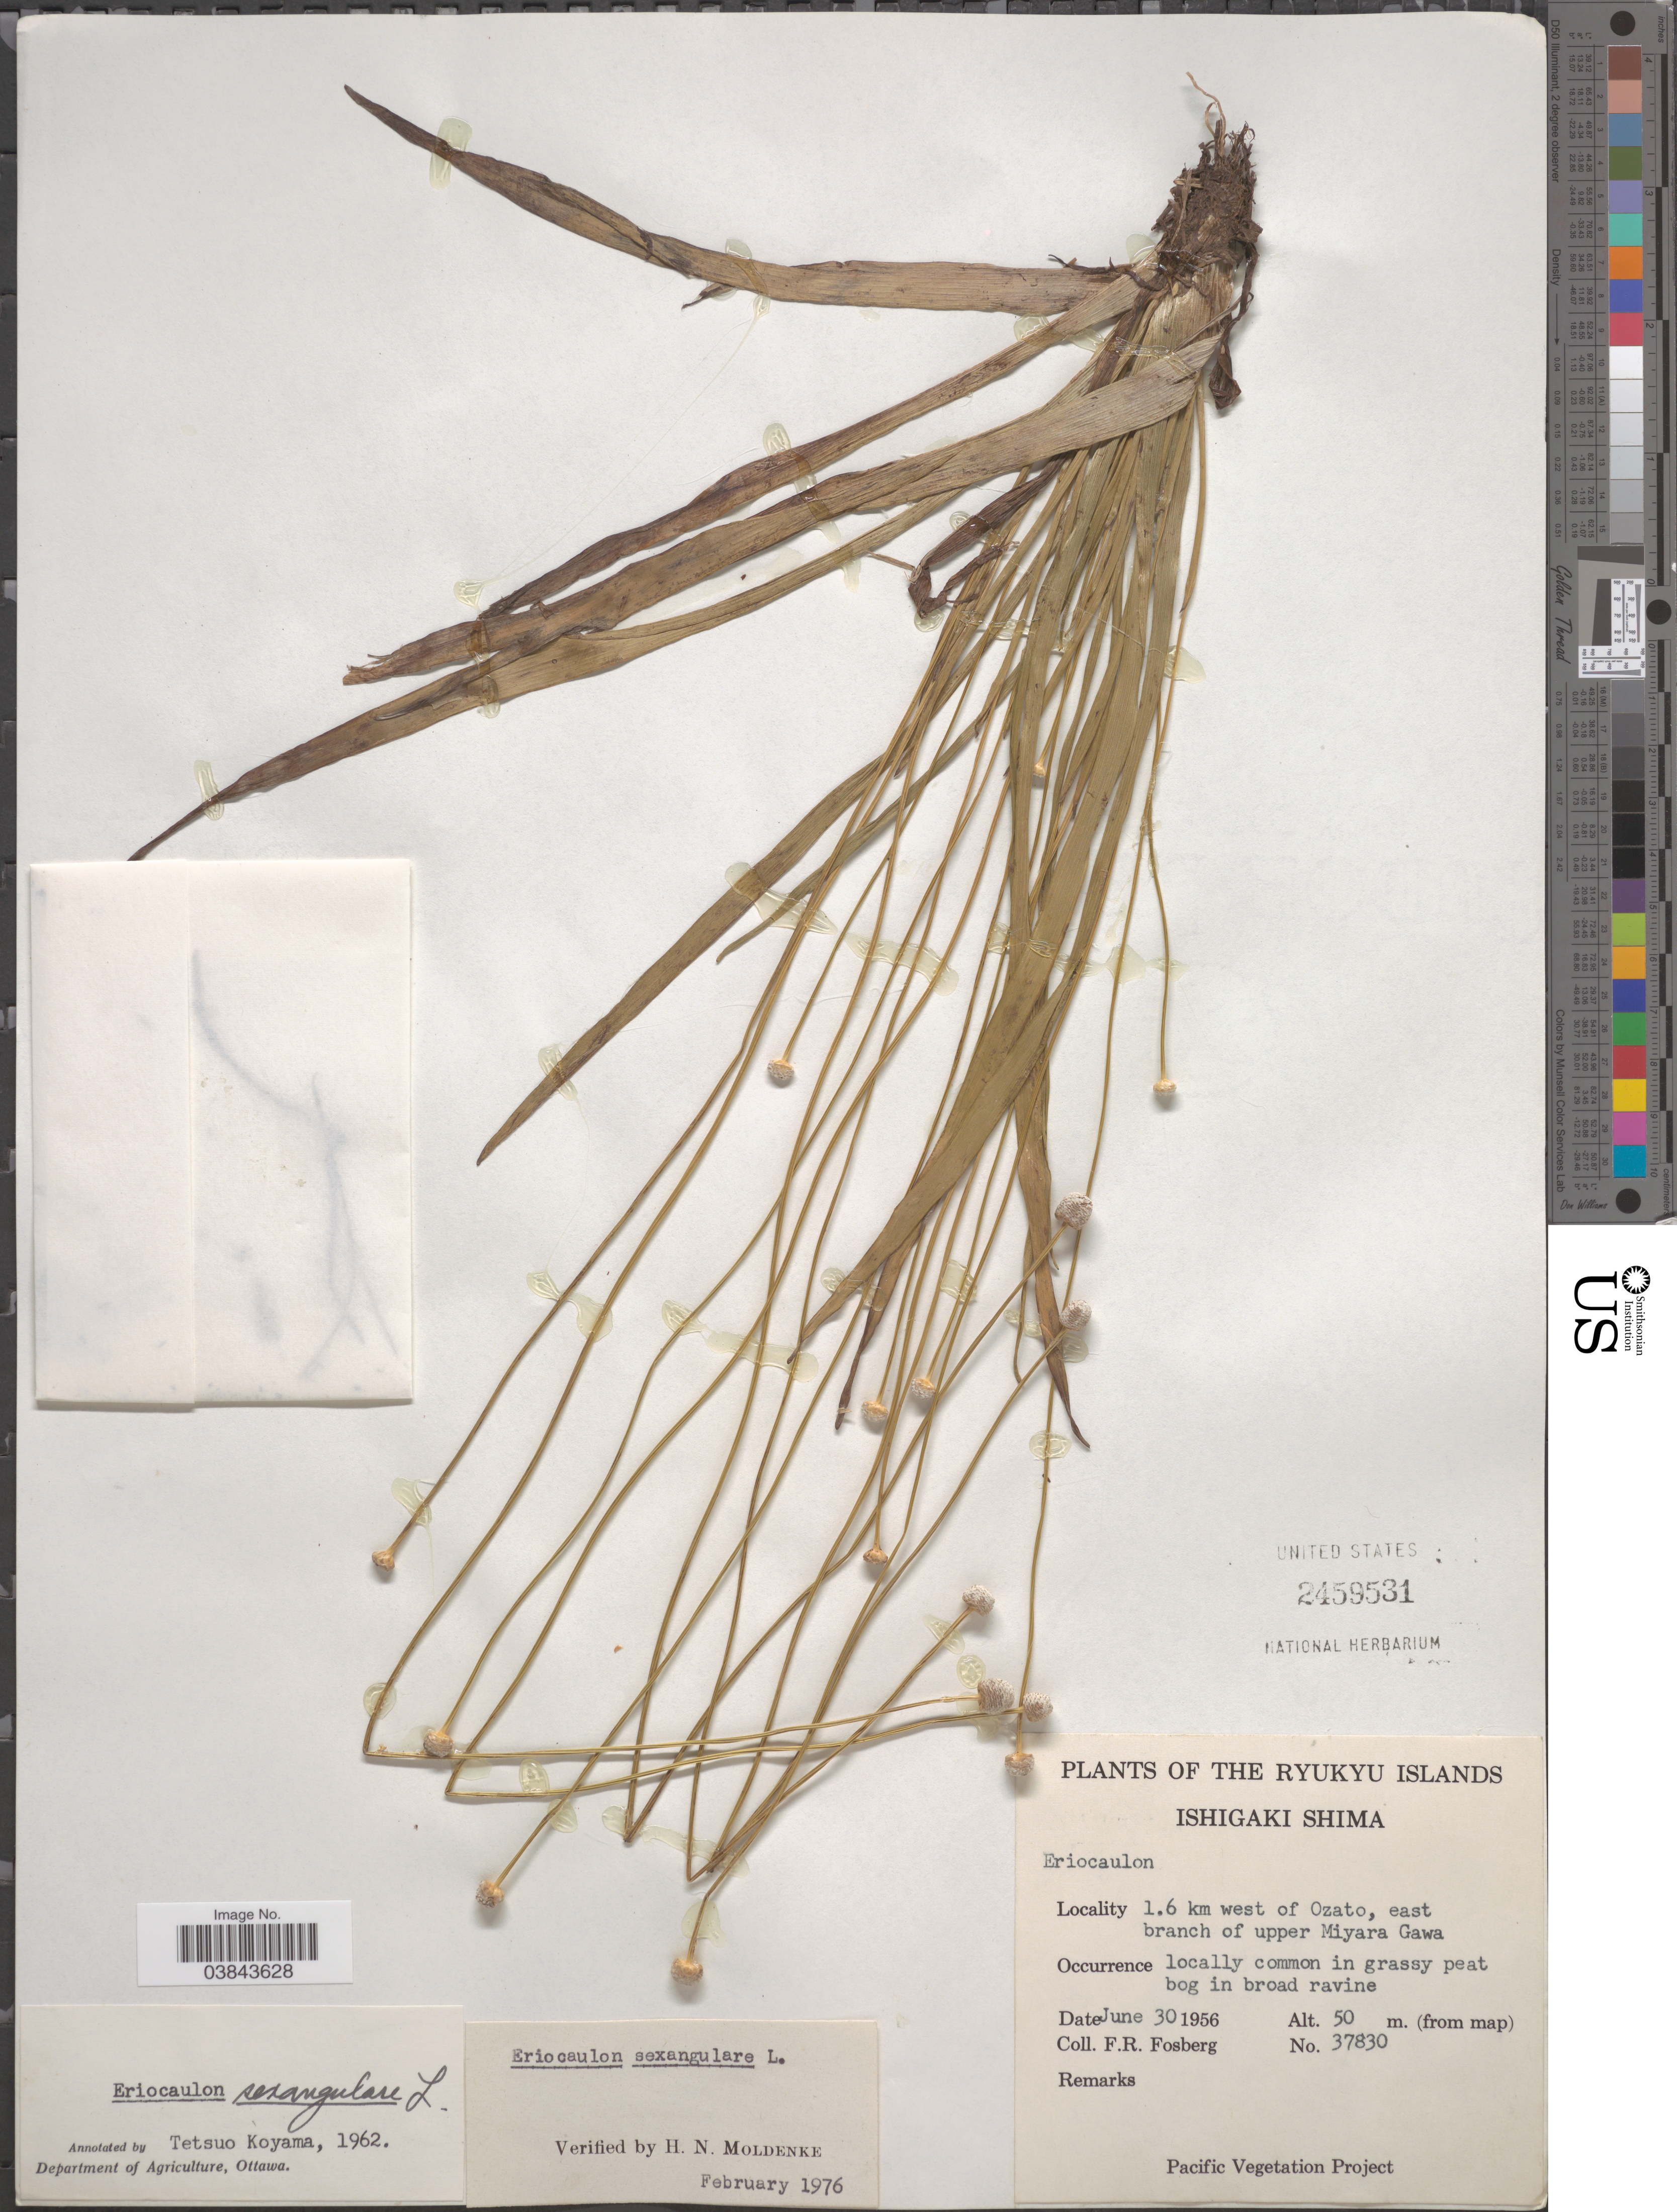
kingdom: Plantae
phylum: Tracheophyta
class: Liliopsida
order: Poales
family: Eriocaulaceae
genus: Eriocaulon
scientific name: Eriocaulon sexangulare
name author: L.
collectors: F. R. Fosberg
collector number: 37830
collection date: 1956-06-30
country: Japan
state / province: Okinawa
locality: The Ryukyu Islands. Ishigaki Shima. 1.6 km west of Ozato, east branch of upper Miyara Gawa.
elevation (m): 50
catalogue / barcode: US 2459531